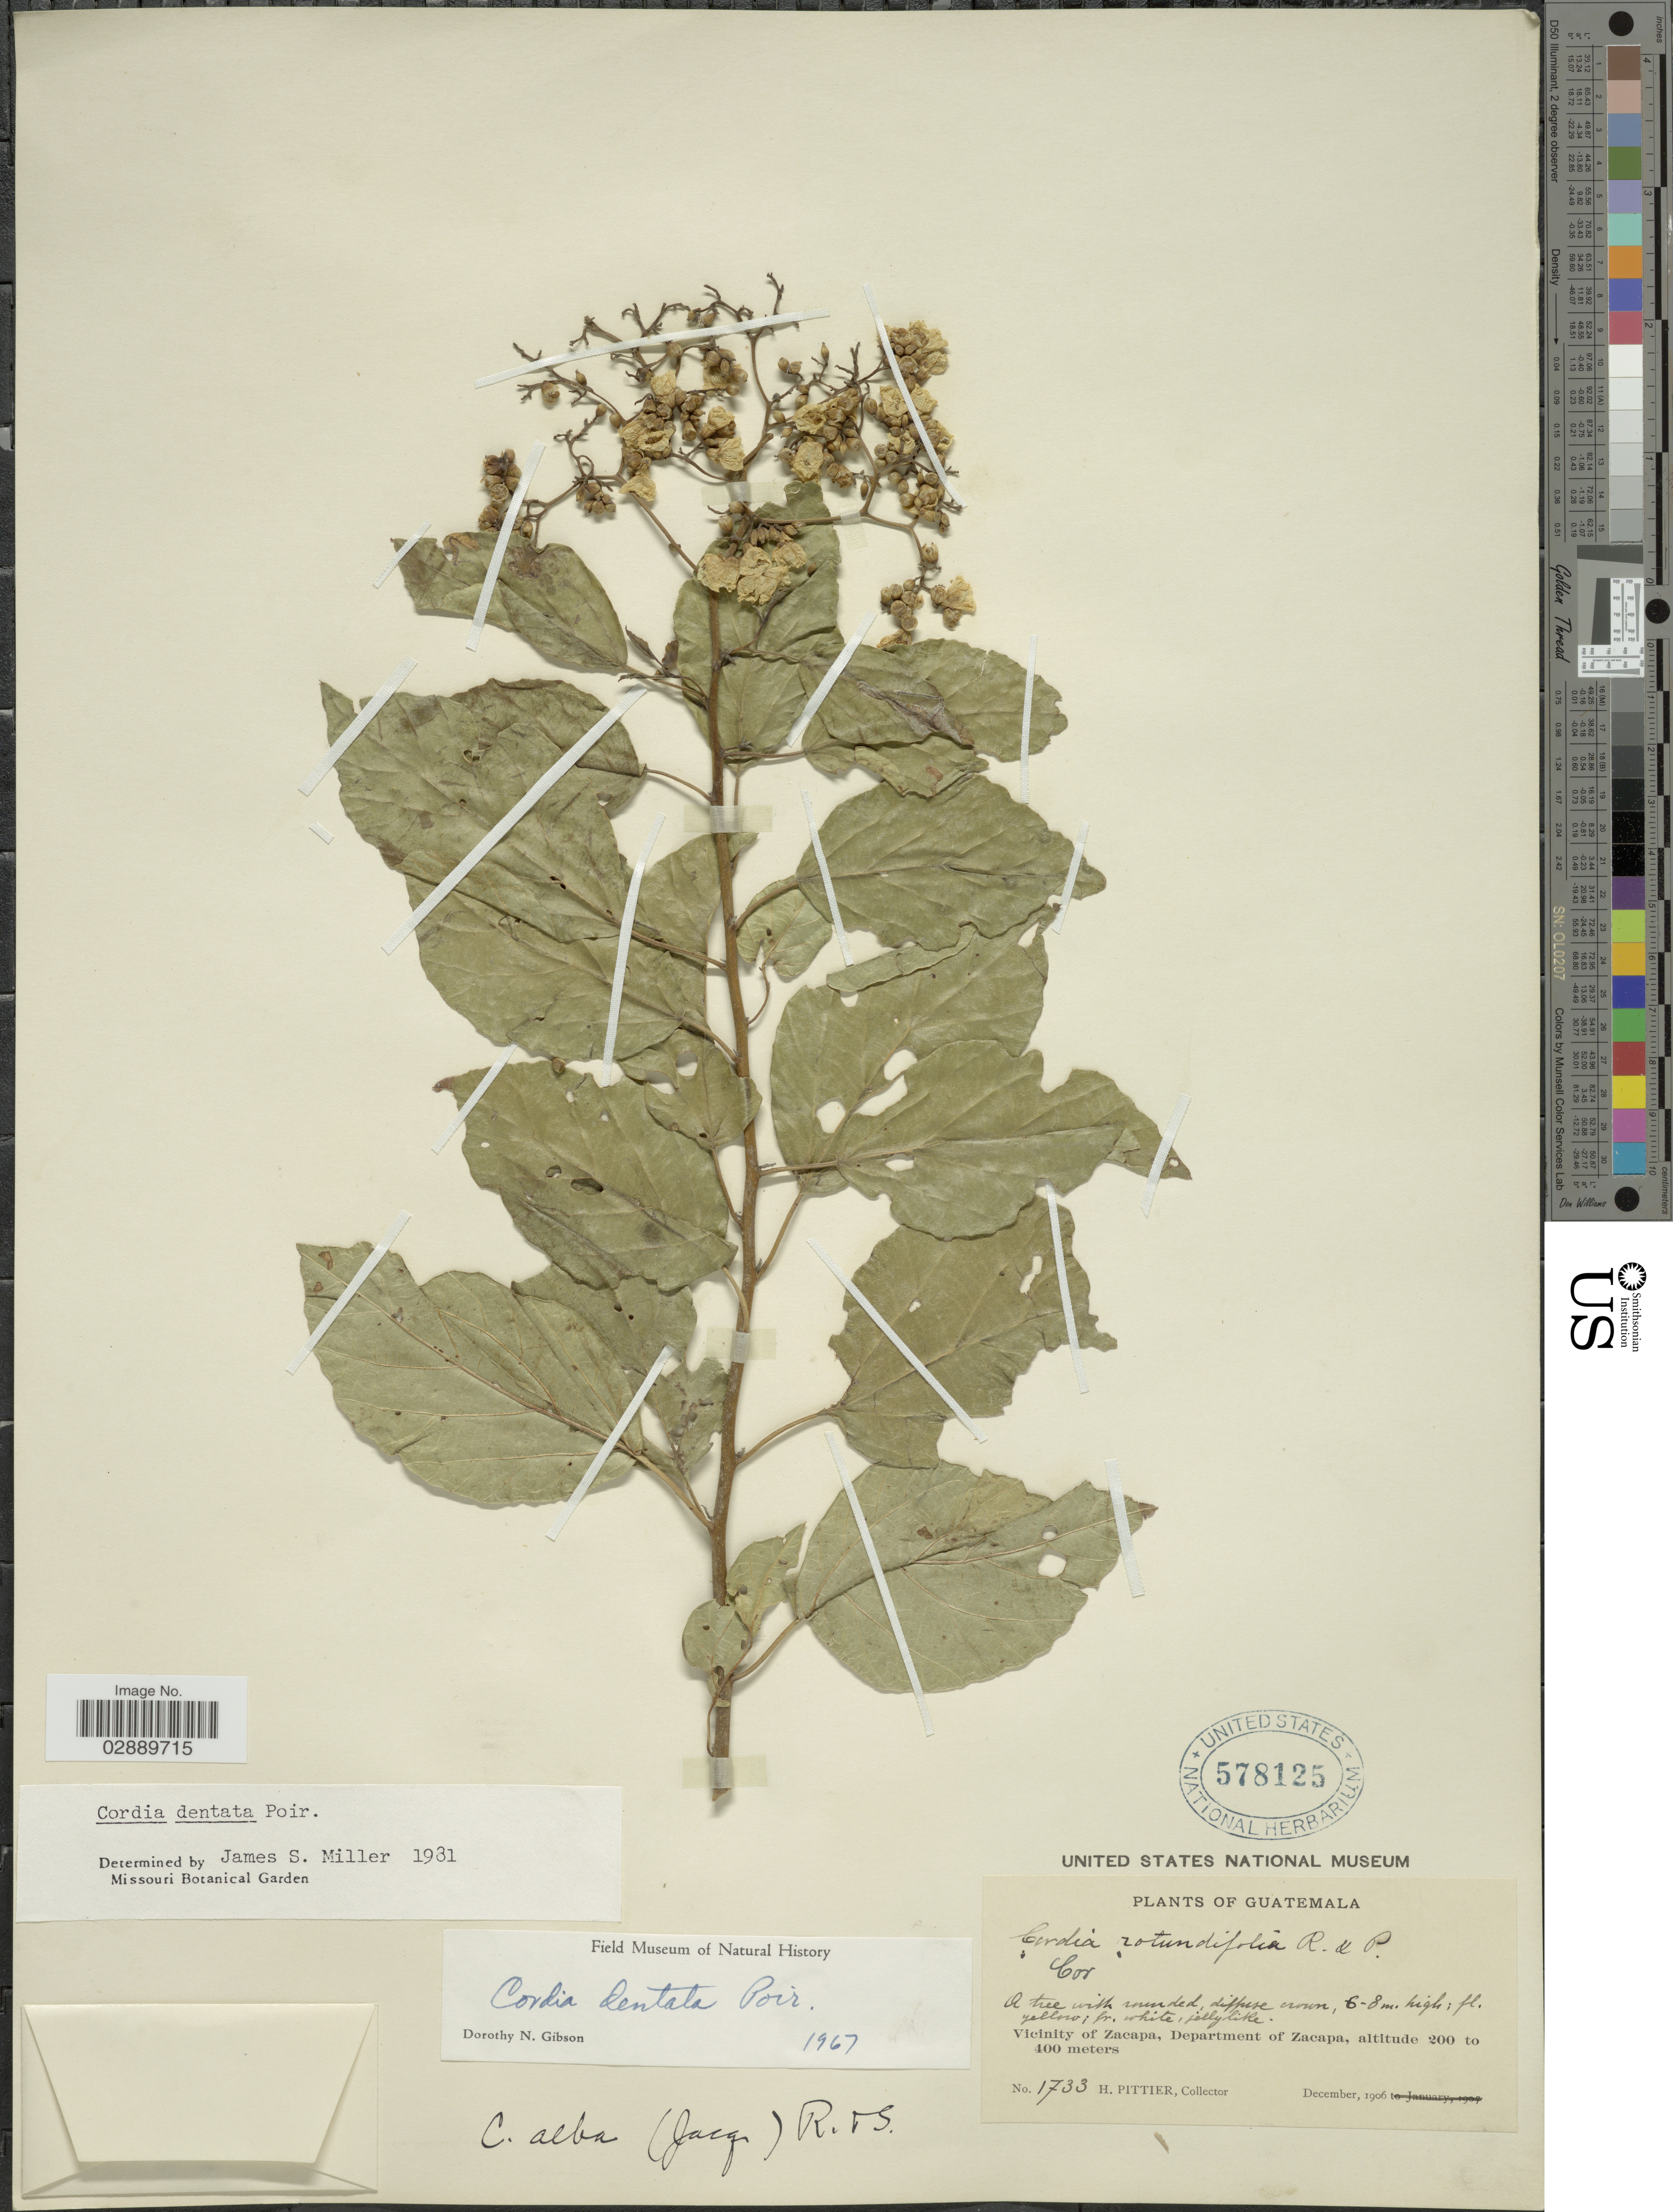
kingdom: Plantae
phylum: Tracheophyta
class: Magnoliopsida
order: Boraginales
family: Cordiaceae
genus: Cordia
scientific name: Cordia dentata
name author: Poir.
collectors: H. F. Pittier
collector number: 1733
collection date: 1906-12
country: Guatemala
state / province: Zacapa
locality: Vicinity of Zacapa, Department of Zacapa.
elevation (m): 200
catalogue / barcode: US 578125